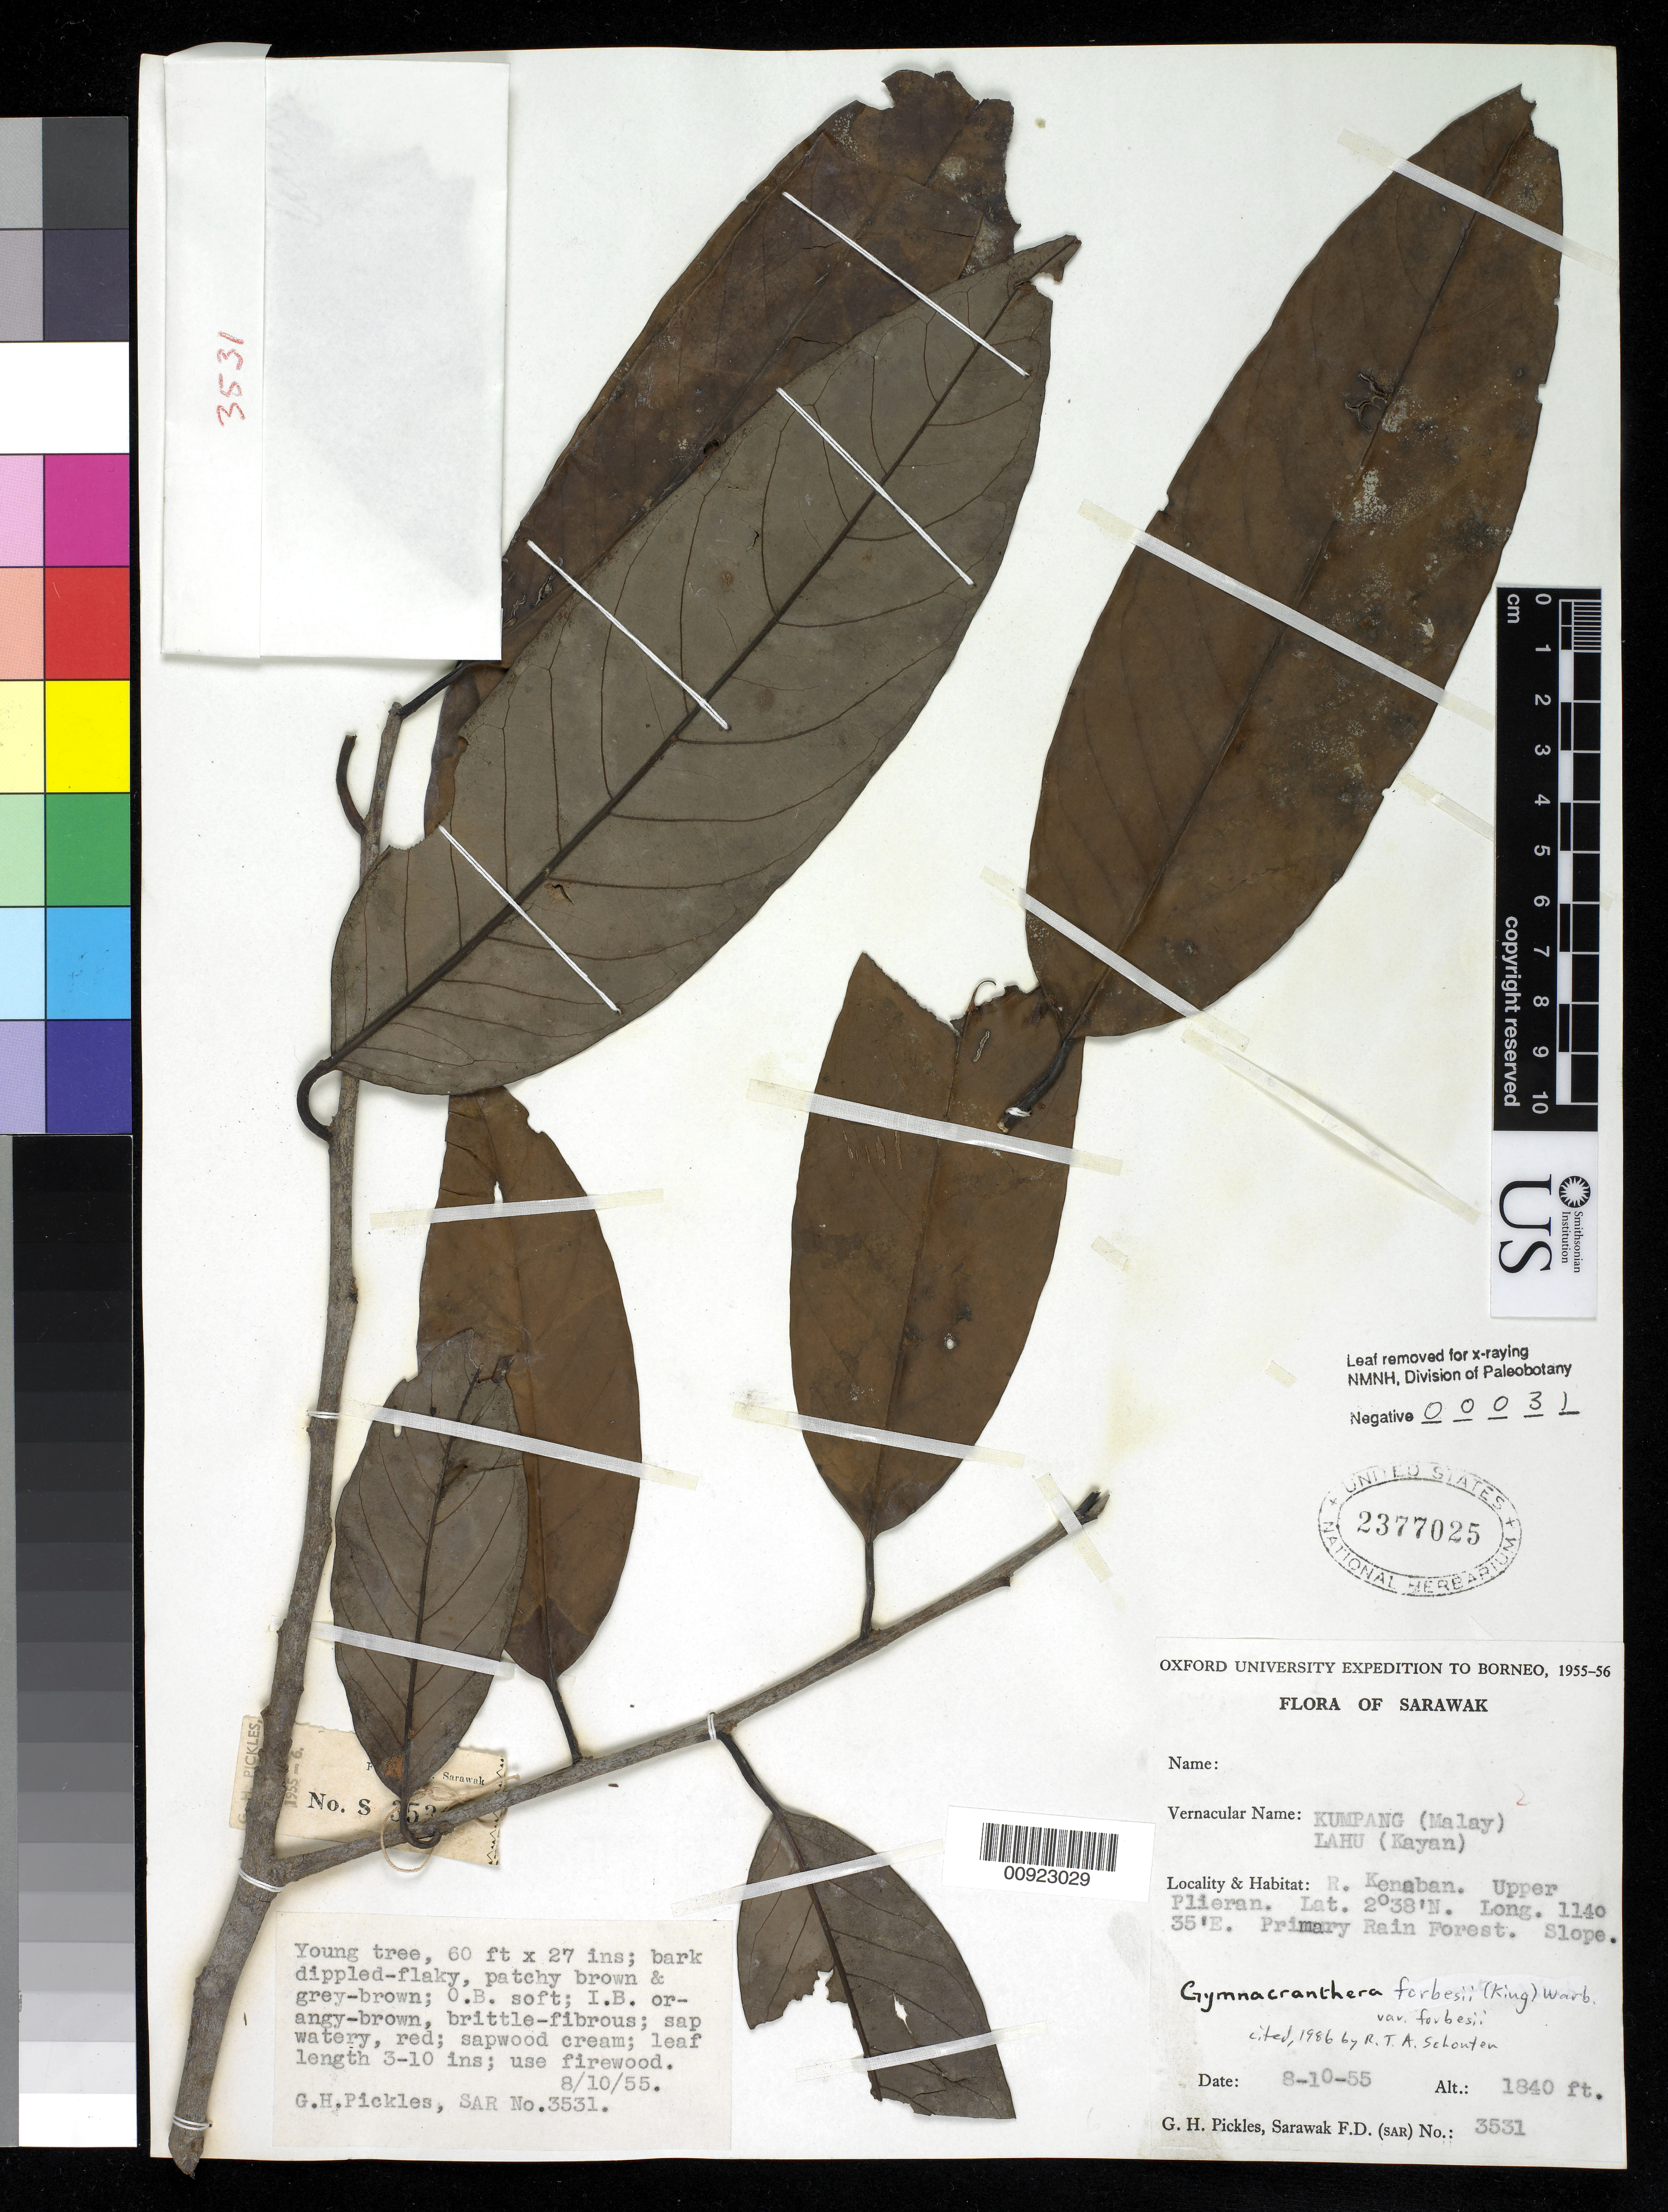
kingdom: Plantae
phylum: Tracheophyta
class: Magnoliopsida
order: Magnoliales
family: Myristicaceae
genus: Gymnacranthera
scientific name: Gymnacranthera forbesii var. forbesii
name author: (R.M. King) Warb.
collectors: G. Pickles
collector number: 3531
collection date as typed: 10 Aug 1955 or 08 Oct 1955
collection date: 1955-08-10 or 1955-10-08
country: Malaysia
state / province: Sarawak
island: Borneo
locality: R. Kenaban. Upper Plieran.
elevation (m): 561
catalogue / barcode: US 2377025